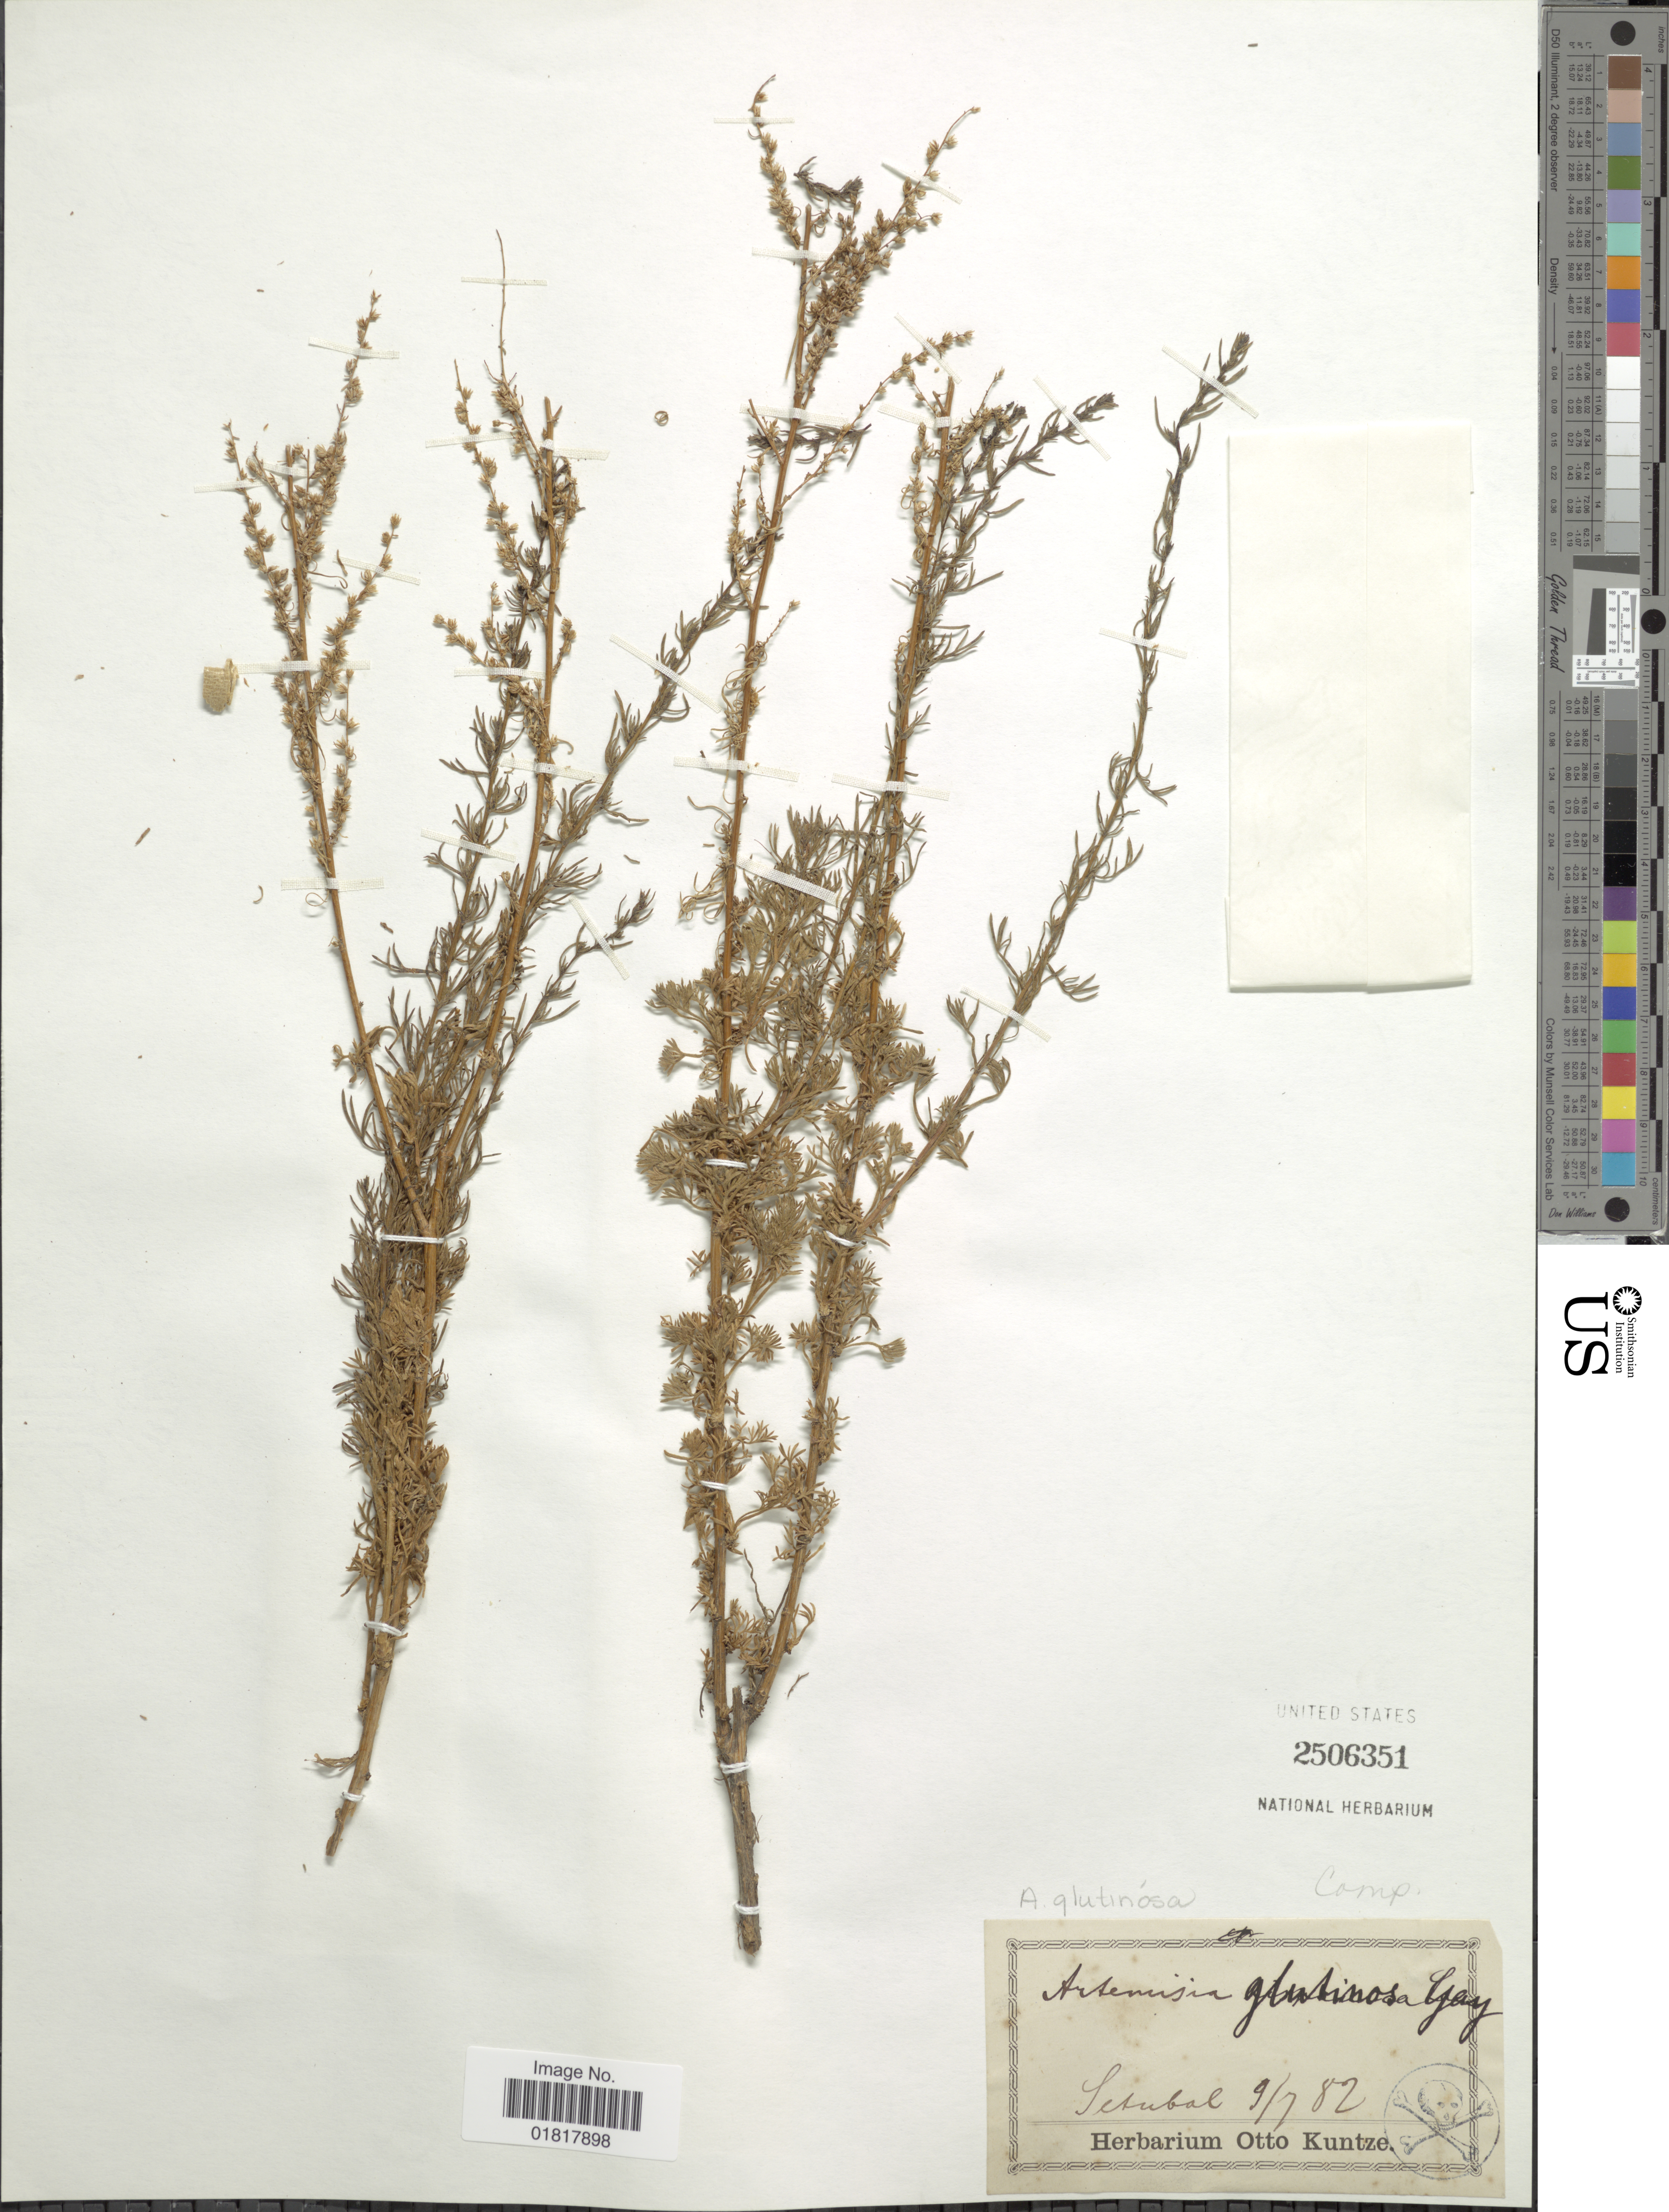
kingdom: Plantae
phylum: Tracheophyta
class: Magnoliopsida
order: Asterales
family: Asteraceae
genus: Artemisia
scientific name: Artemisia glutinosa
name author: J. Gay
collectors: ex herb. Otto Kuntze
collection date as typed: Transcribed d/m/y: 9/7/82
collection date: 1882-07-09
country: Portugal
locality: Setubal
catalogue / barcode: US 2506351